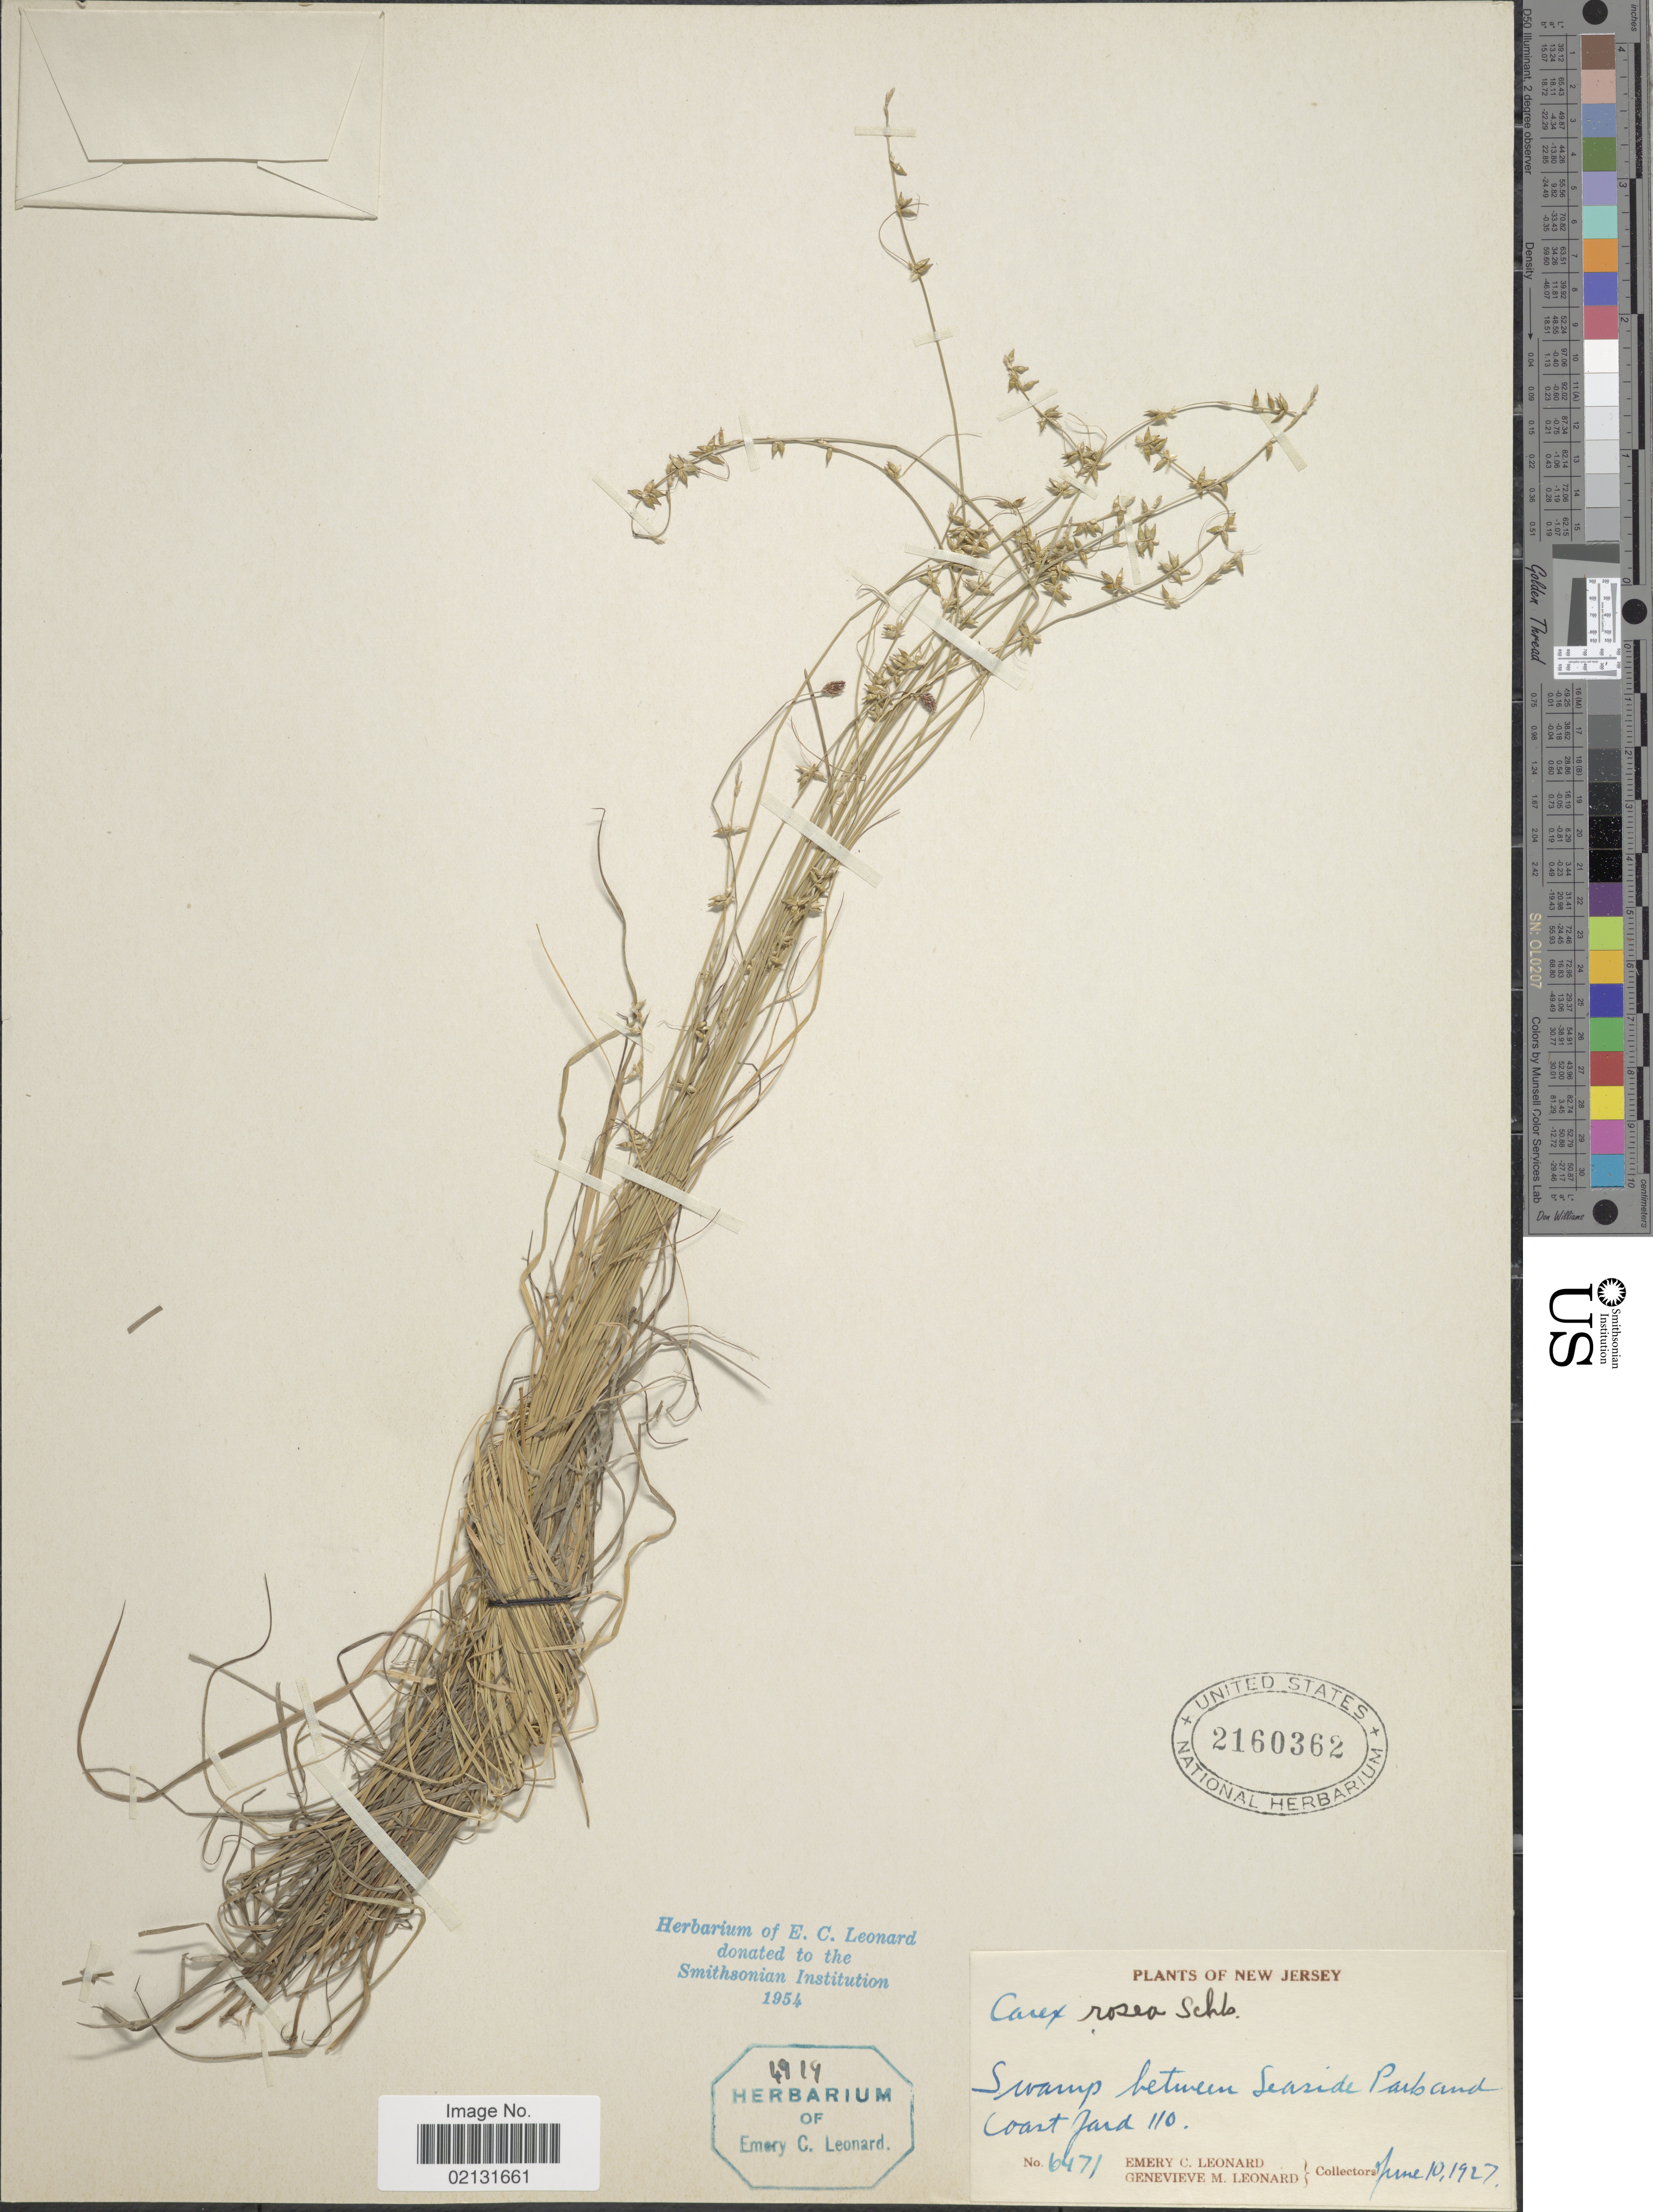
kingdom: Plantae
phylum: Tracheophyta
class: Liliopsida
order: Poales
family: Cyperaceae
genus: Carex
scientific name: Carex rosea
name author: Willd.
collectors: E. C. Leonard & G. M. Leonard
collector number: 6471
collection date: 1927-06-10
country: United States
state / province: New Jersey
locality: Swamp between Seaside Parks and Coast gard 110.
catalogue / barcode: US 2160362